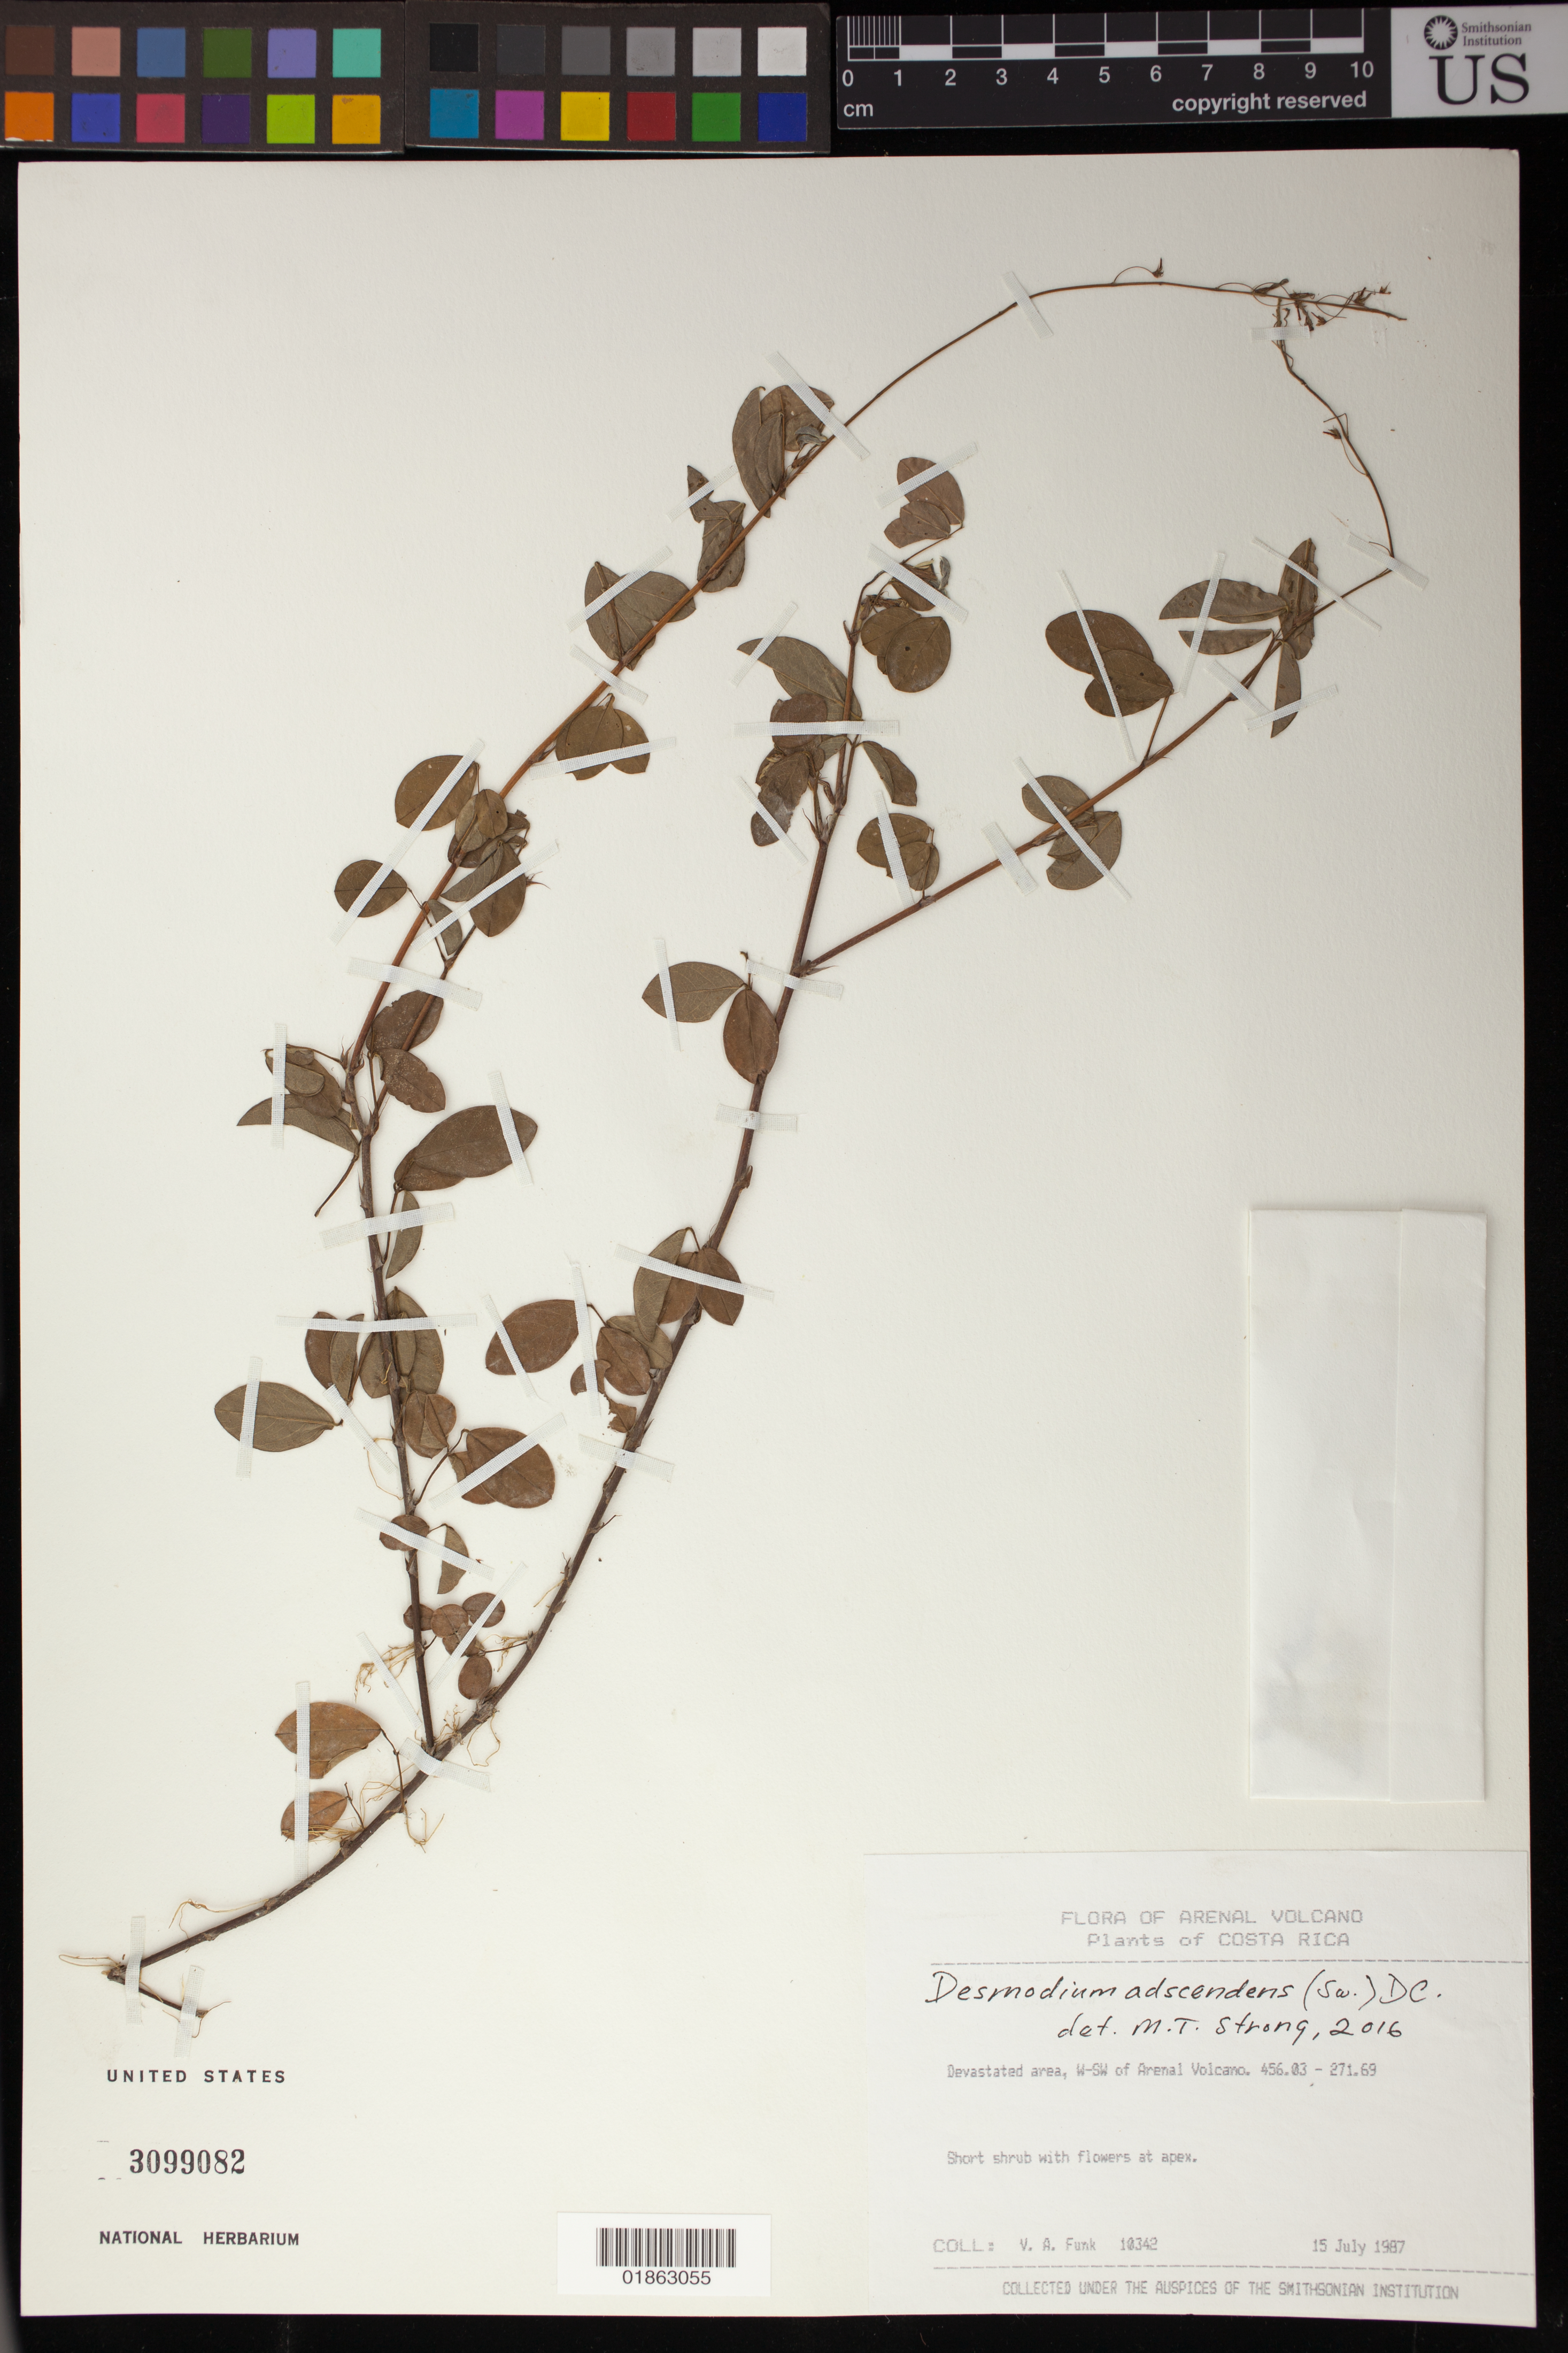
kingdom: Plantae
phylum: Tracheophyta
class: Magnoliopsida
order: Fabales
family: Fabaceae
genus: Grona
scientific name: Grona adscendens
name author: (Sw.) H. Ohashi & K. Ohashi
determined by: Strong, Mark T., (BOT), Smithsonian Institution - National Museum of Natural History (UNITED STATES)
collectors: V. Funk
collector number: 10342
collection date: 1987-07-15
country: Costa Rica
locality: W-SW of Arenal Volcano. 456.03 - 271.69.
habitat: Devastated area.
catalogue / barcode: US 3099082